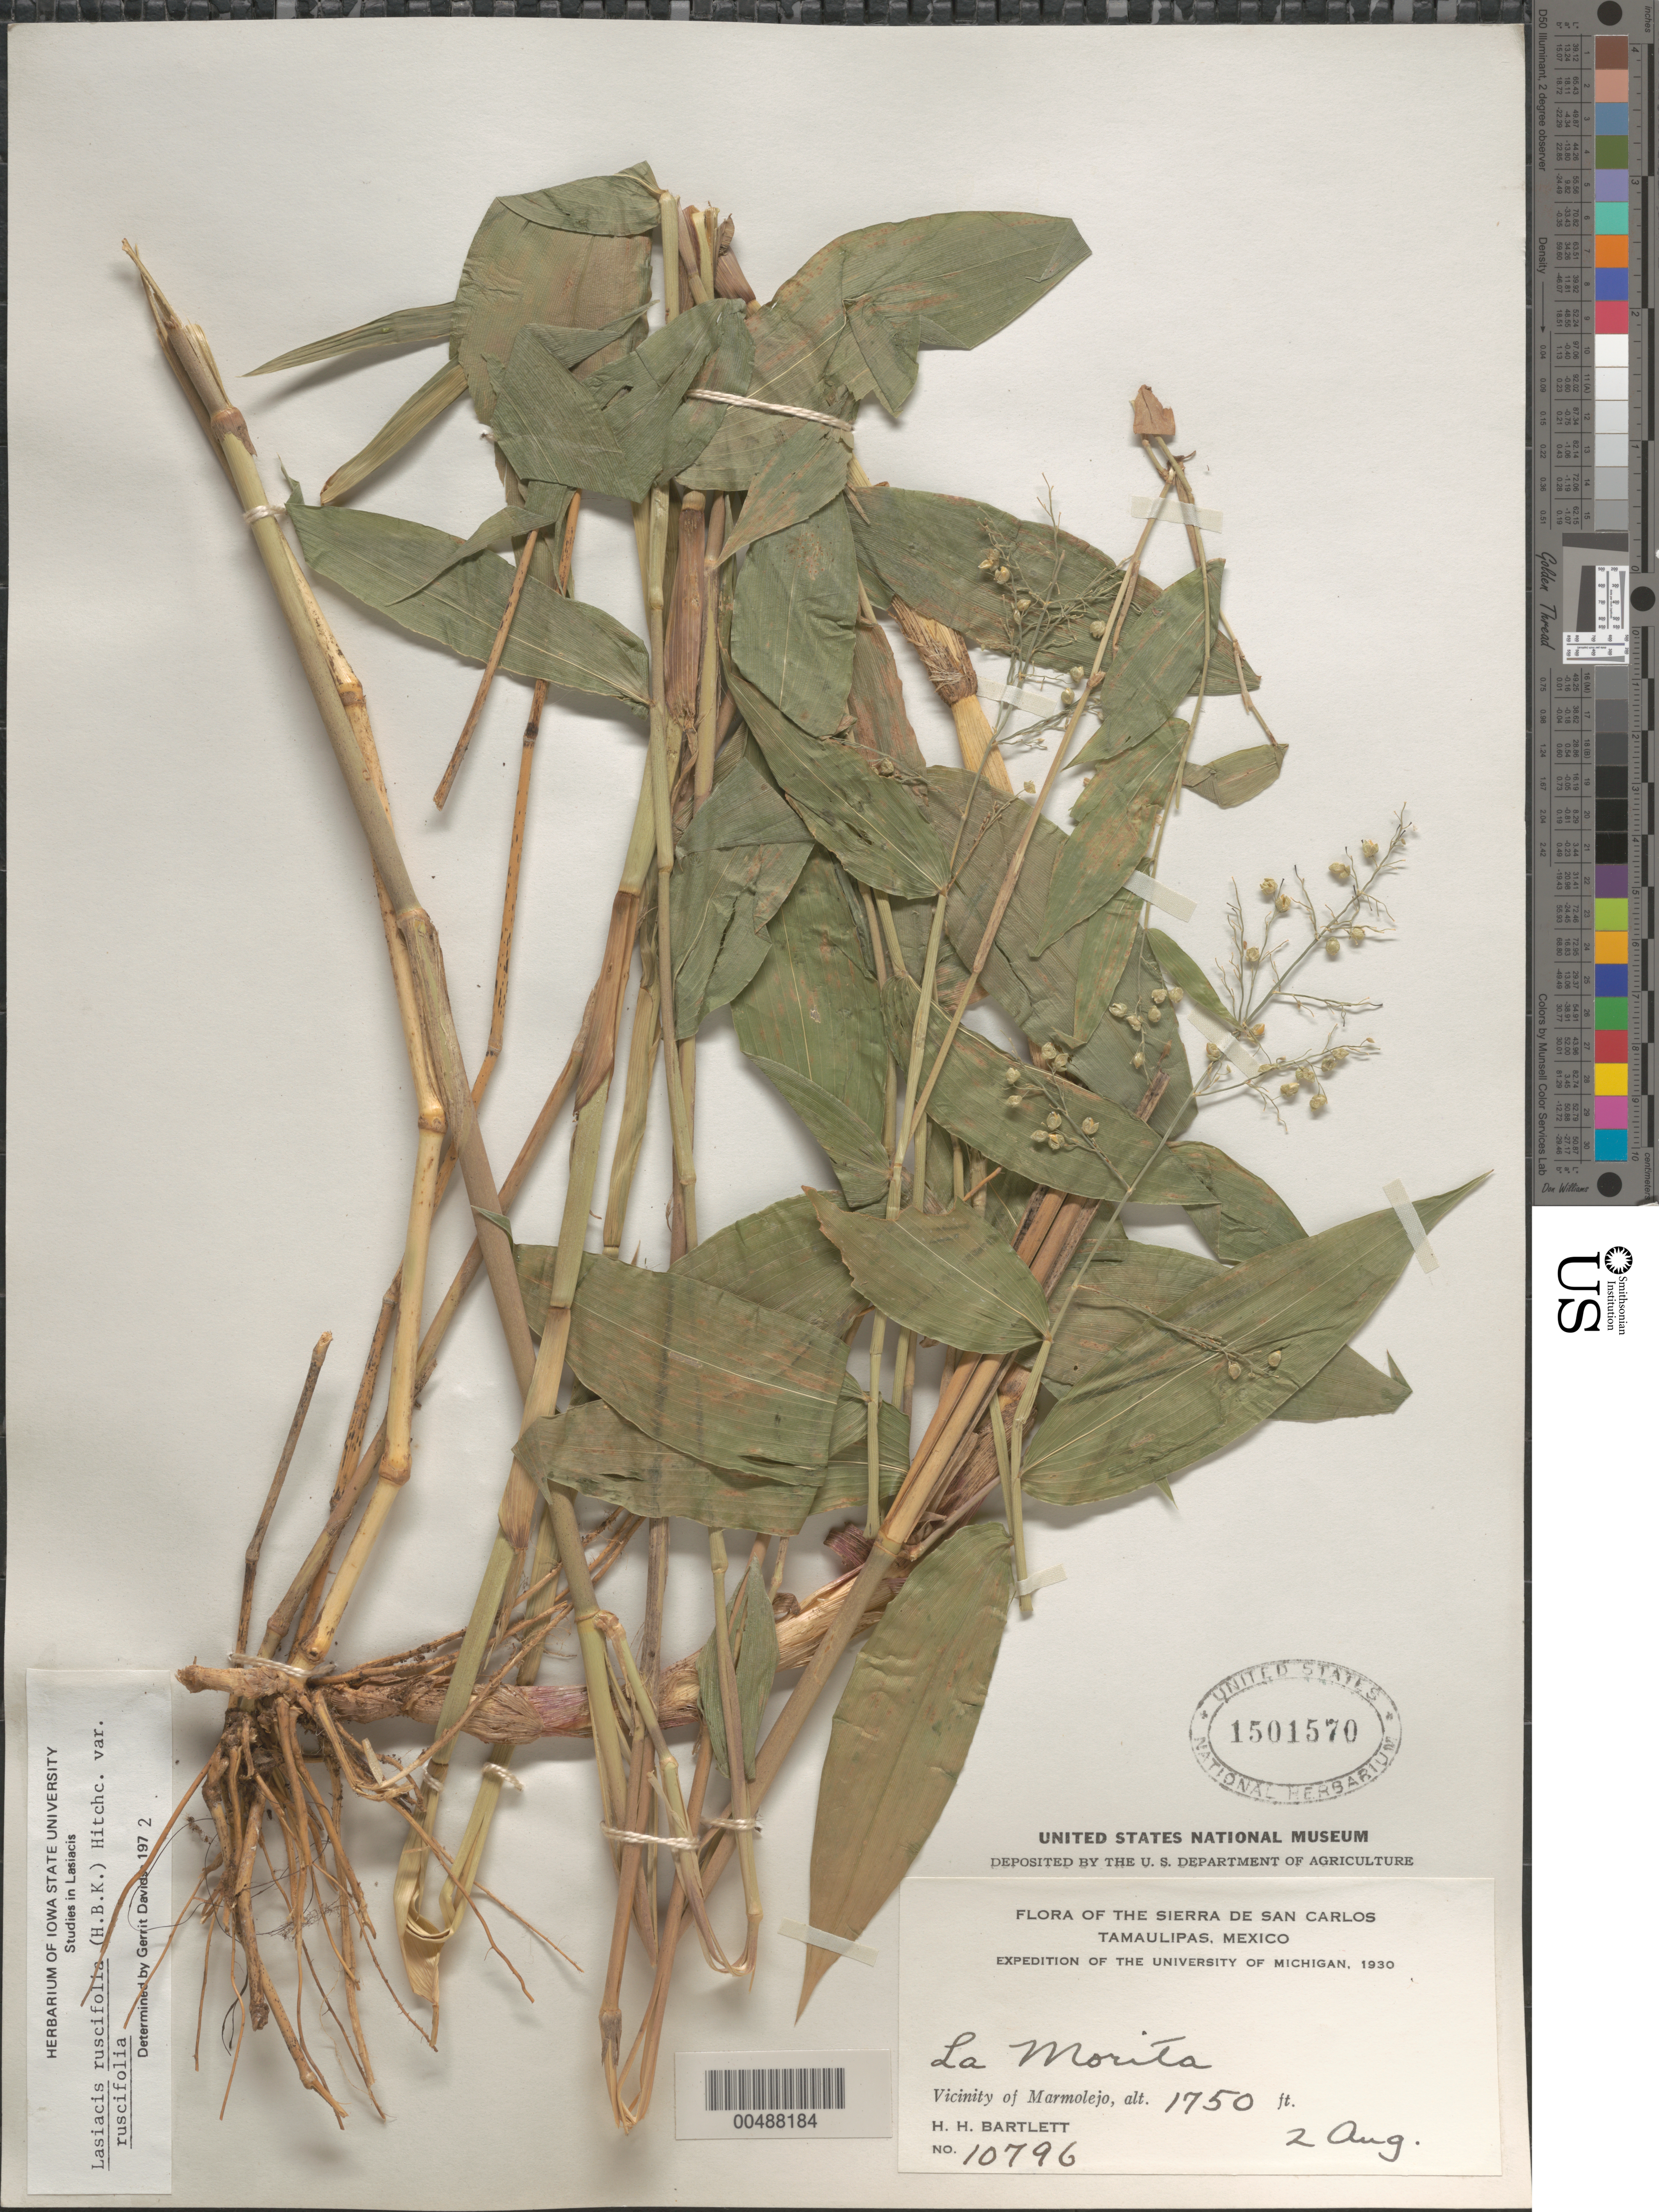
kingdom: Plantae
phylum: Tracheophyta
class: Liliopsida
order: Poales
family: Poaceae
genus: Lasiacis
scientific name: Lasiacis ruscifolia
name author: (Kunth) Hitchc.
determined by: Davidse, Gerrit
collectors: H. H. Bartlett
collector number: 10796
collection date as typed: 2 Aug 1930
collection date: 1930-08-02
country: Mexico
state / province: Tamaulipas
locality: Sierra de San Carlos, La Morita, vicinity of Marmolejo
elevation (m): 533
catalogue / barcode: US 1501570